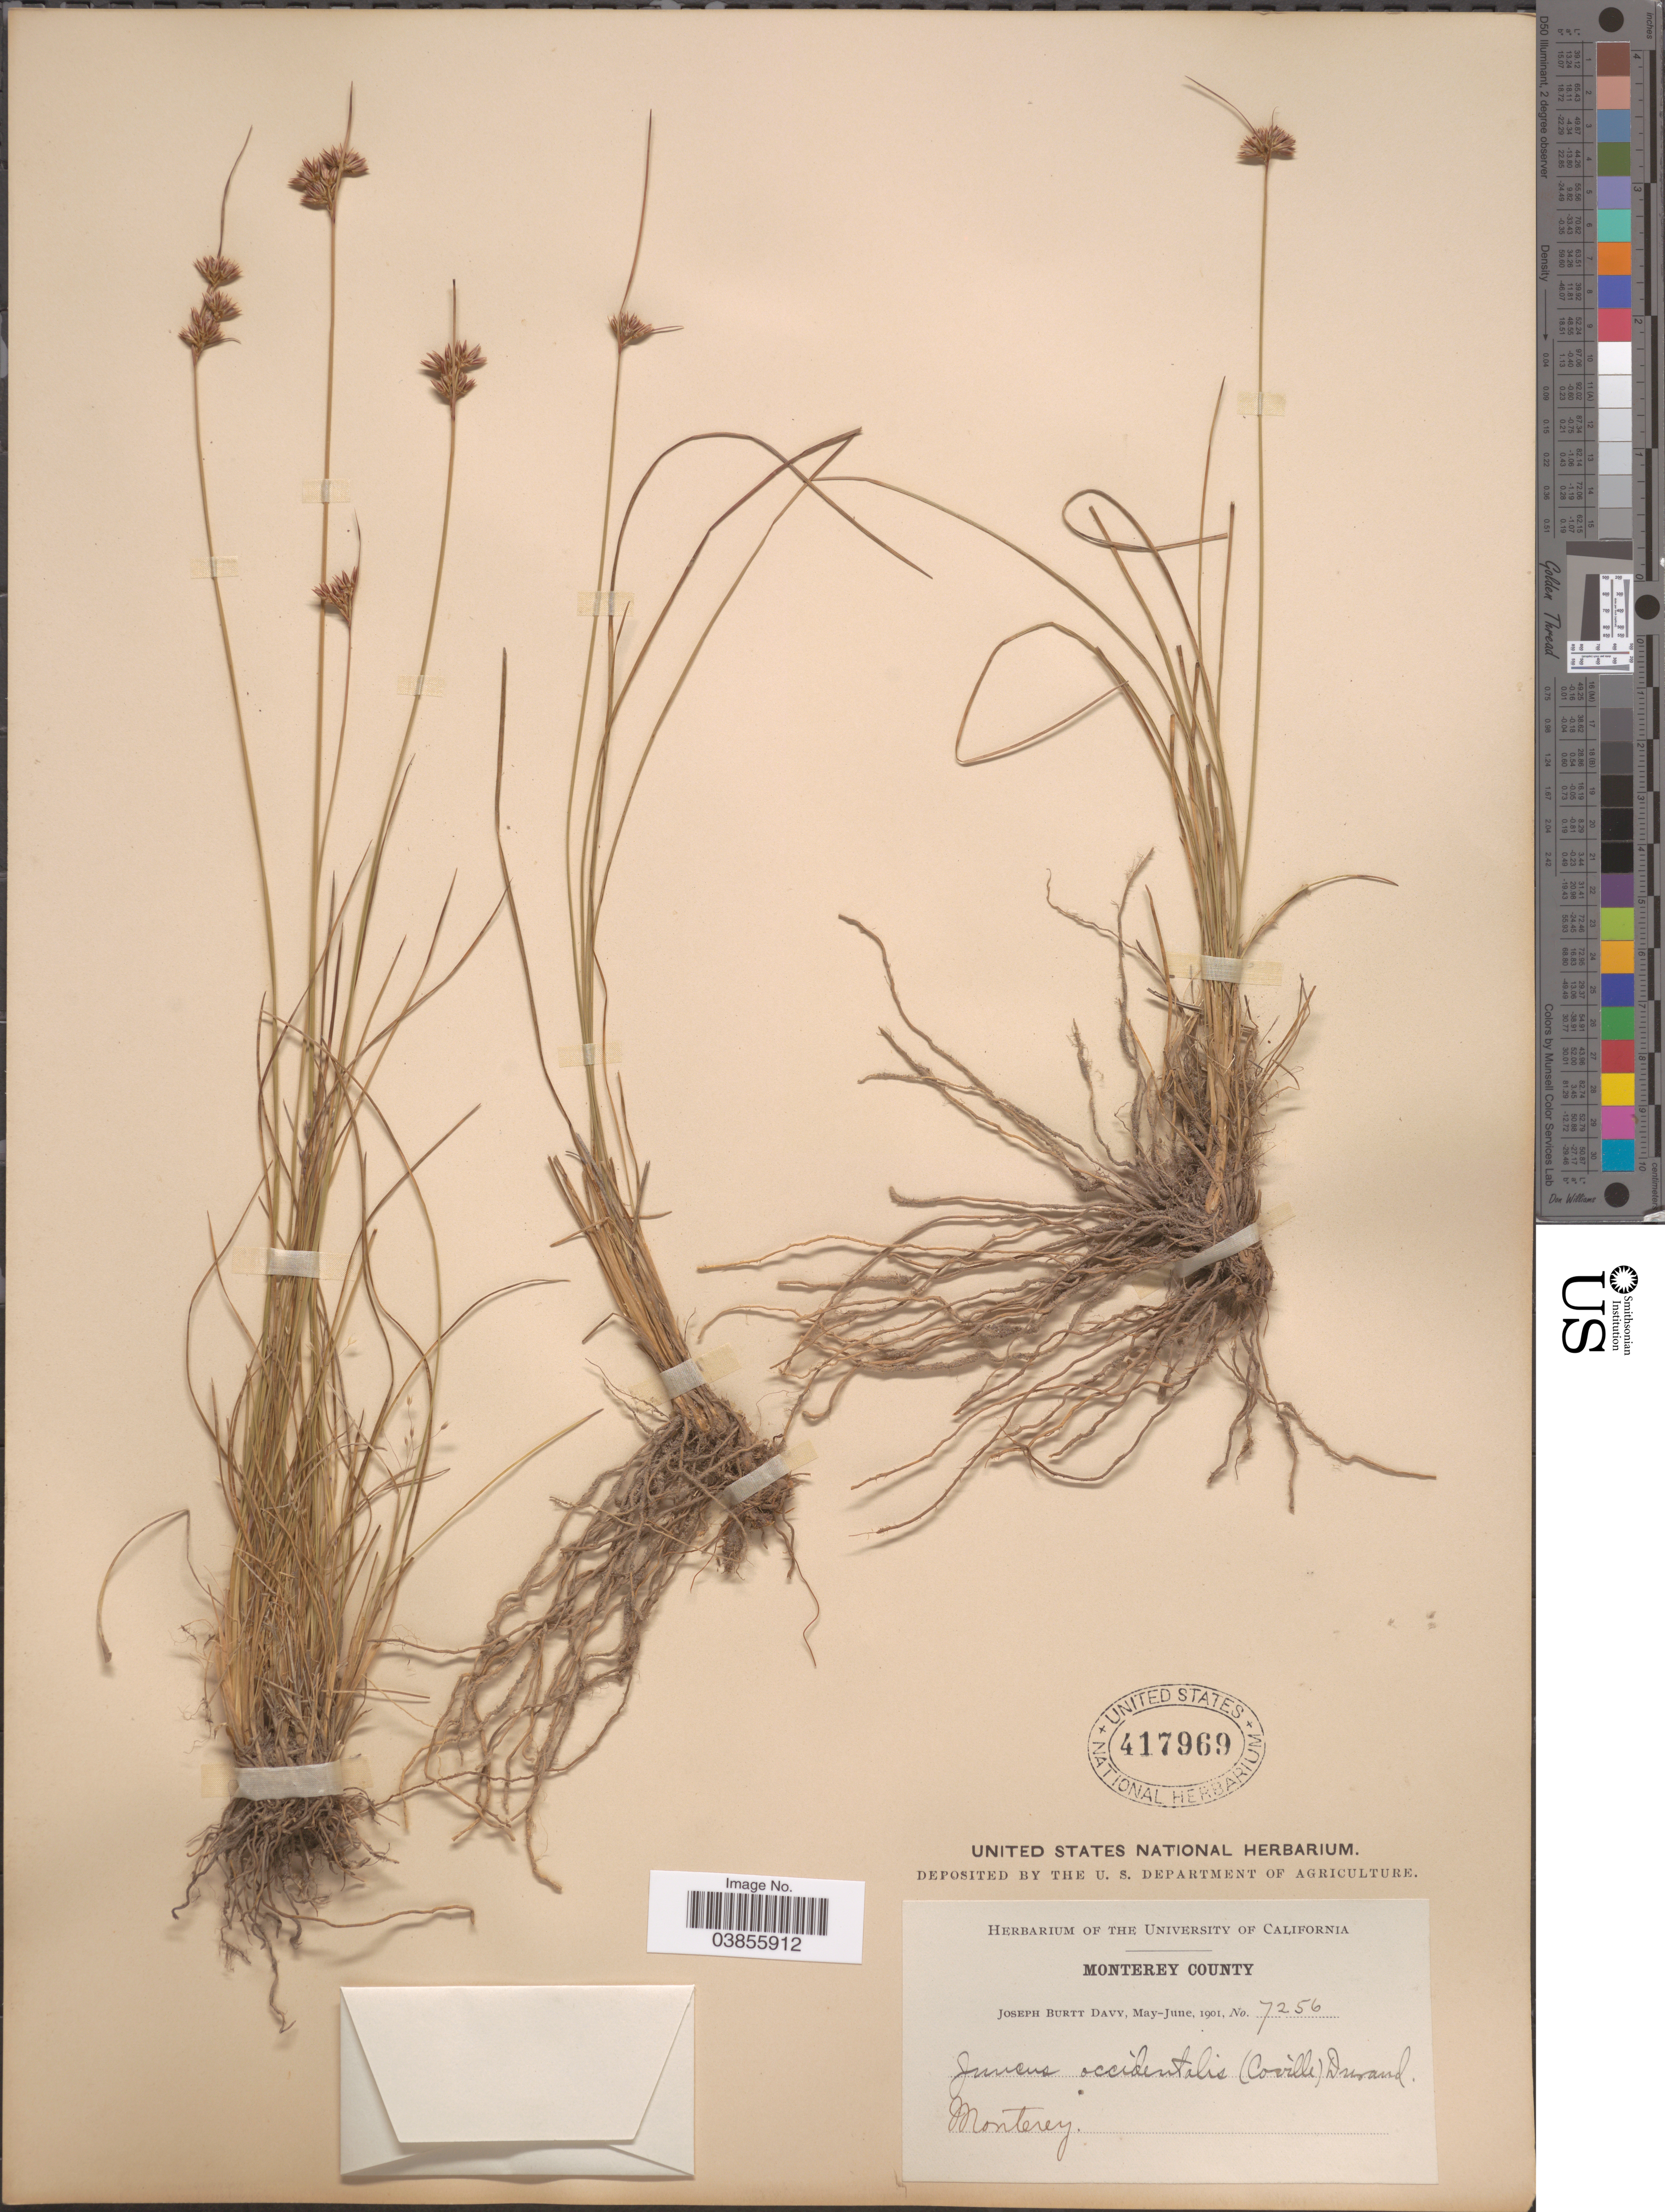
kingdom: Plantae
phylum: Tracheophyta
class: Liliopsida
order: Poales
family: Juncaceae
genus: Juncus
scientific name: Juncus occidentalis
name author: (Coville) Wiegand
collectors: J. Burtt Davy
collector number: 7256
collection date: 1901-05/1901-06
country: United States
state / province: California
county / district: Monterey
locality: Monterey County. Monterey.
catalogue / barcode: US 417969